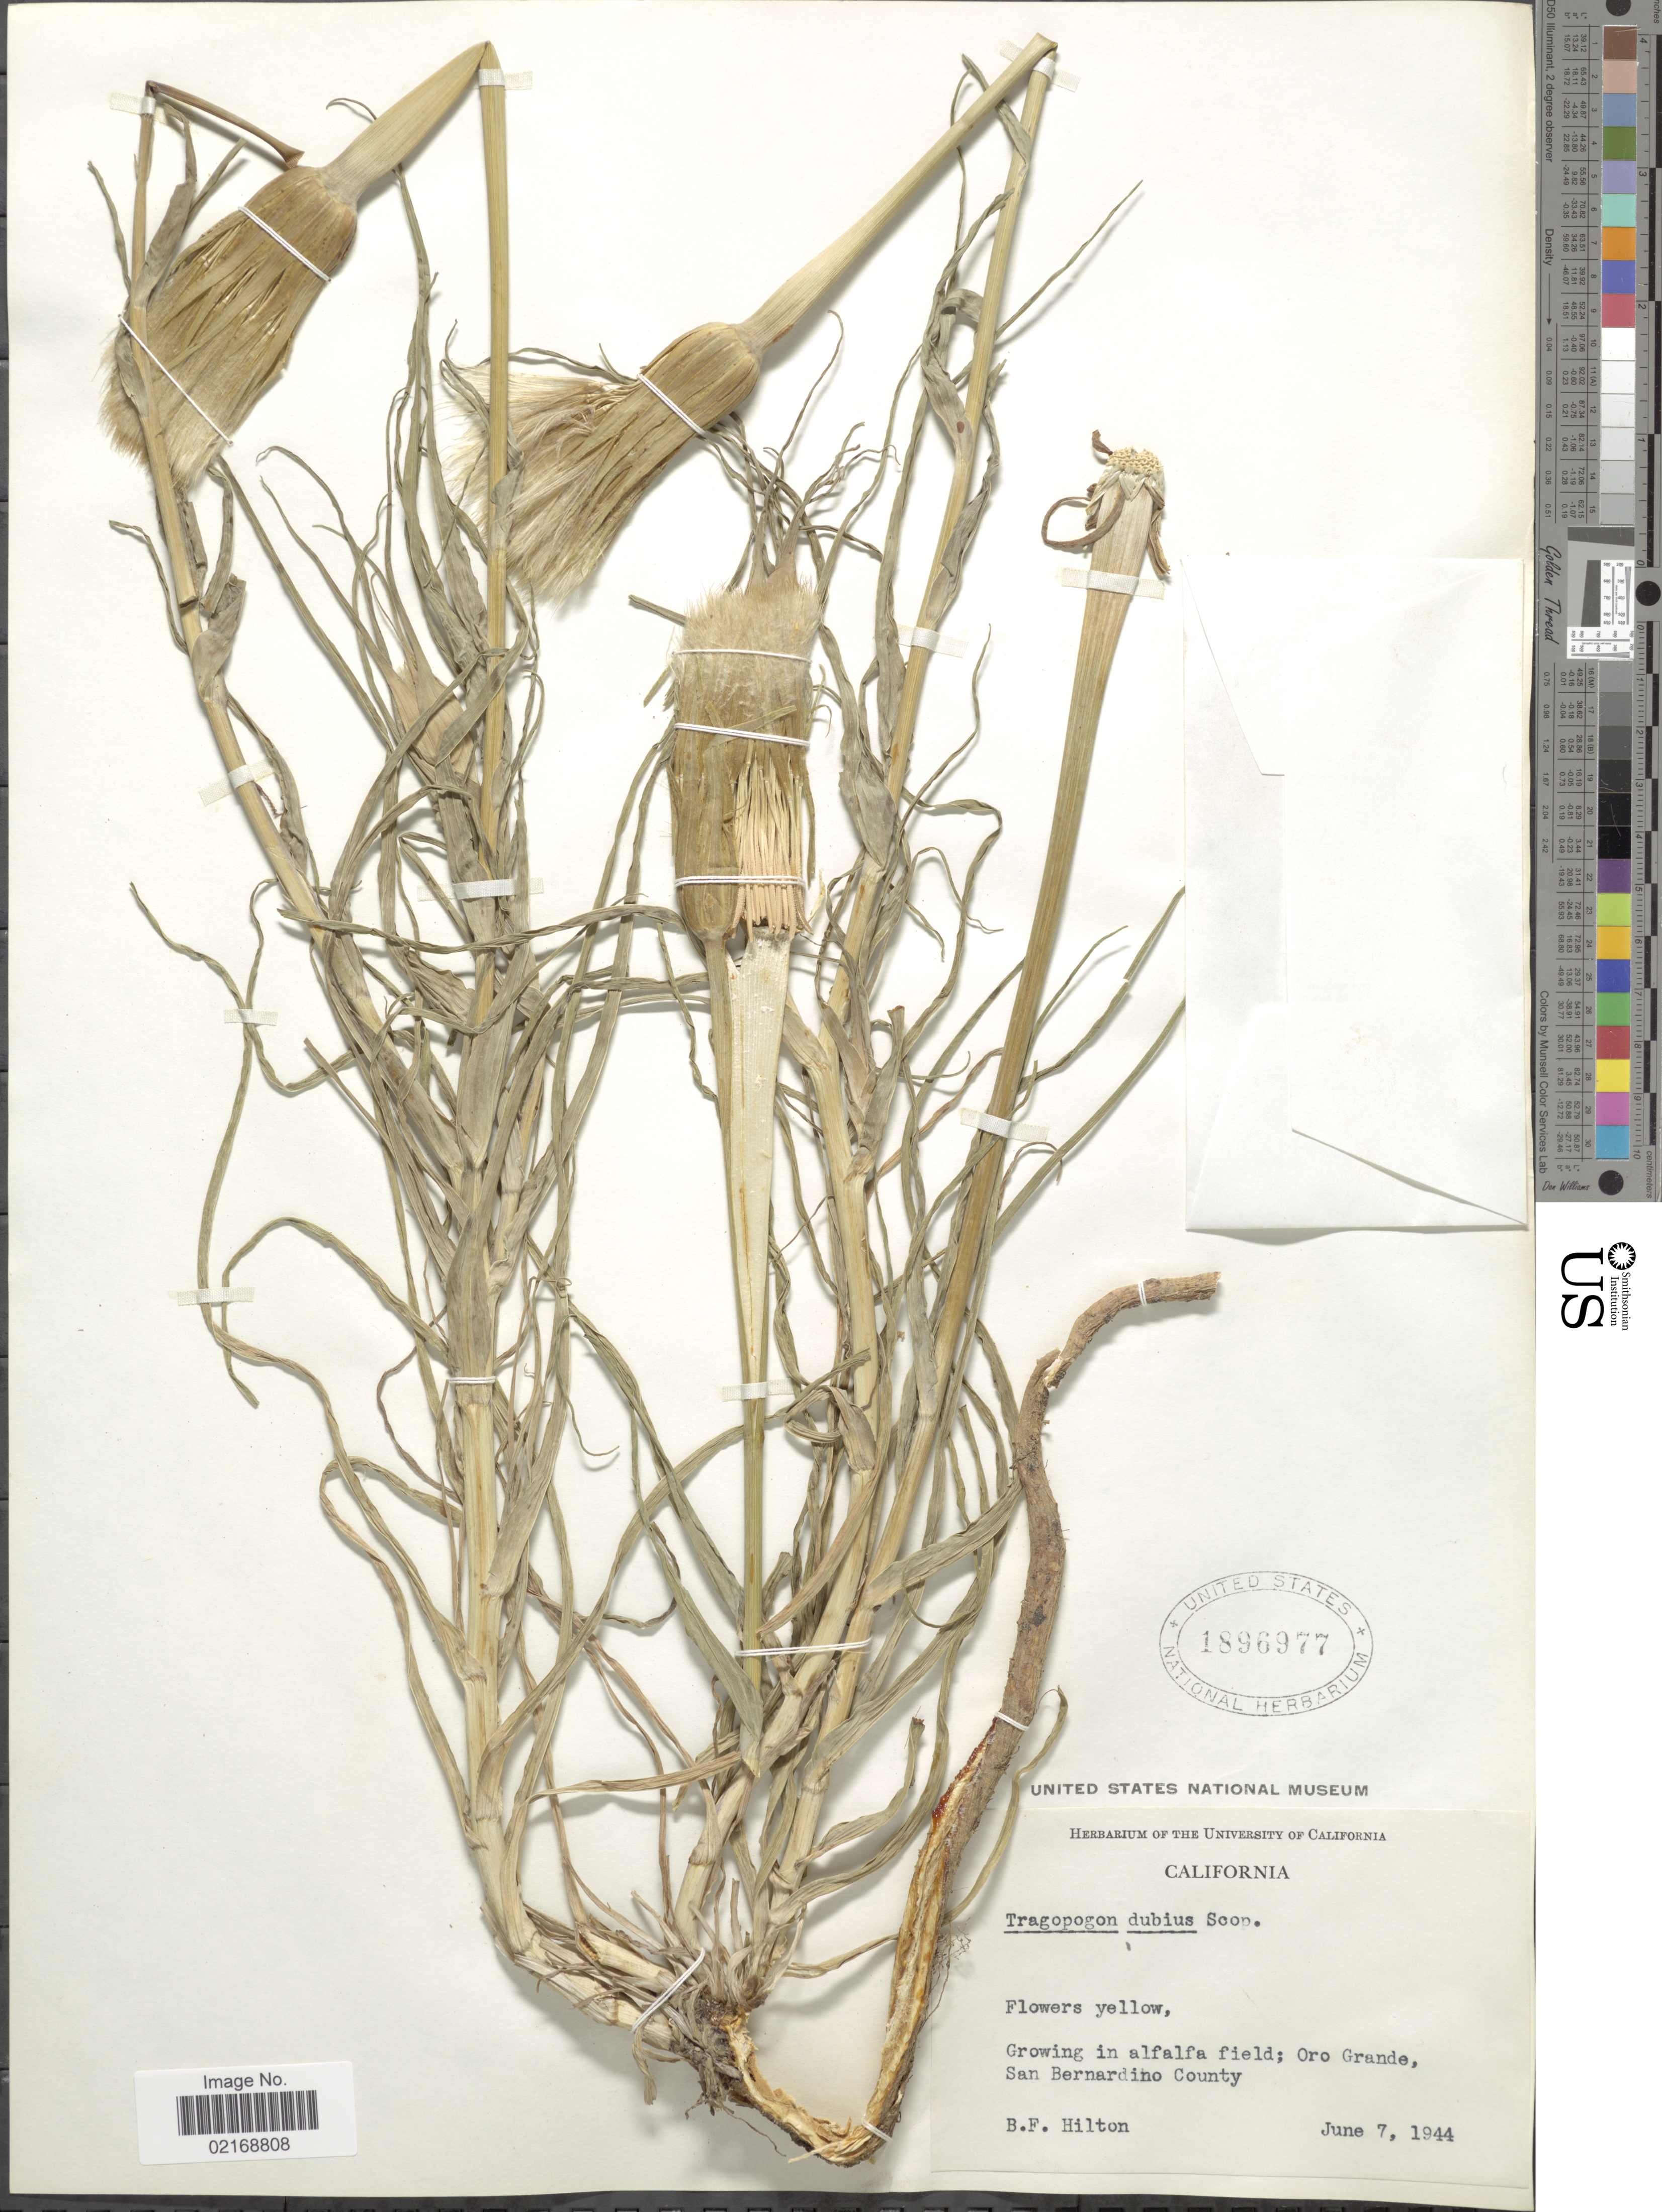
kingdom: Plantae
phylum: Tracheophyta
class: Magnoliopsida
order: Asterales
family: Asteraceae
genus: Tragopogon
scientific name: Tragopogon dubius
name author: Scop.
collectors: B. Hilton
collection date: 1944-06-07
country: United States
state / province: California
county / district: San Bernardino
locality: Oro Grande, San Bernardino County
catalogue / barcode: US 1896977